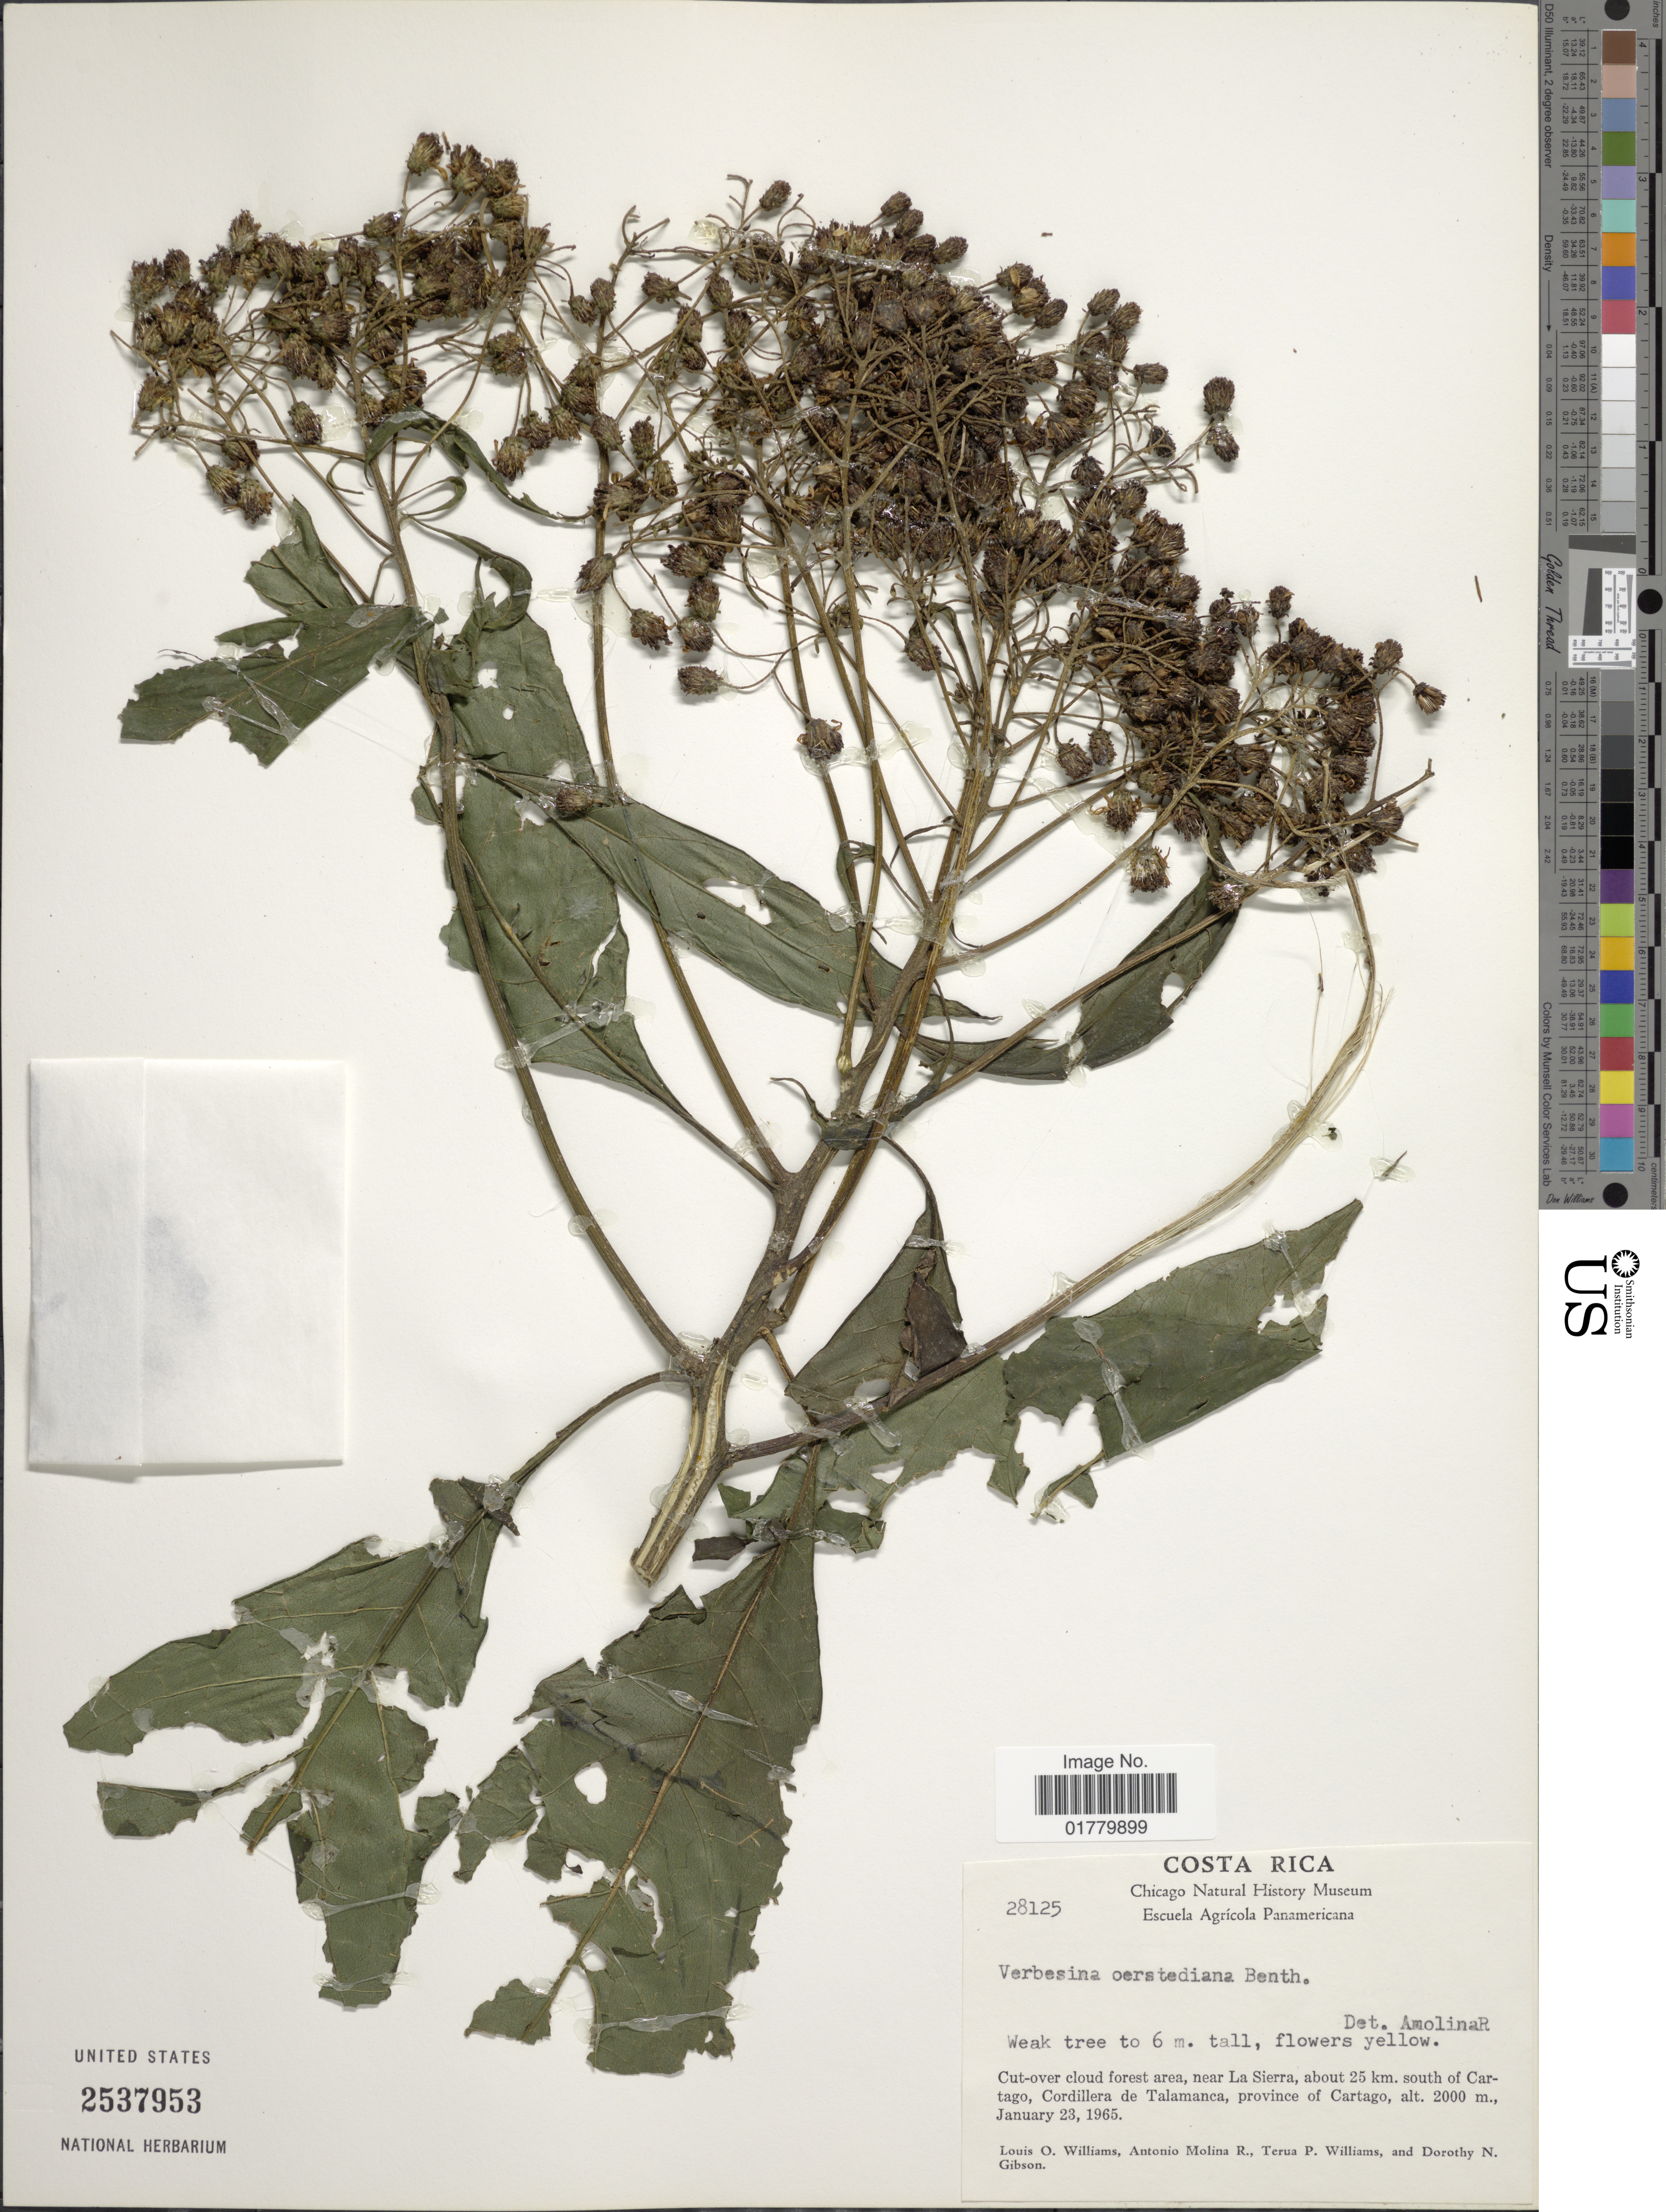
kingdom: Plantae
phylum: Tracheophyta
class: Magnoliopsida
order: Asterales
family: Asteraceae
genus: Verbesina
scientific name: Verbesina oerstediana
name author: Benth. in Oerst.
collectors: L. O. Williams, A. Molina R. & T. P. Williams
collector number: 28125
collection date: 1965-01-23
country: Costa Rica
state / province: Cartago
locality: Cut-over cloud forest area, near La Sierra, about 25 km. south of Cartago, Cordillera de Talamanca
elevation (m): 2000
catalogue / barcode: US 2537953